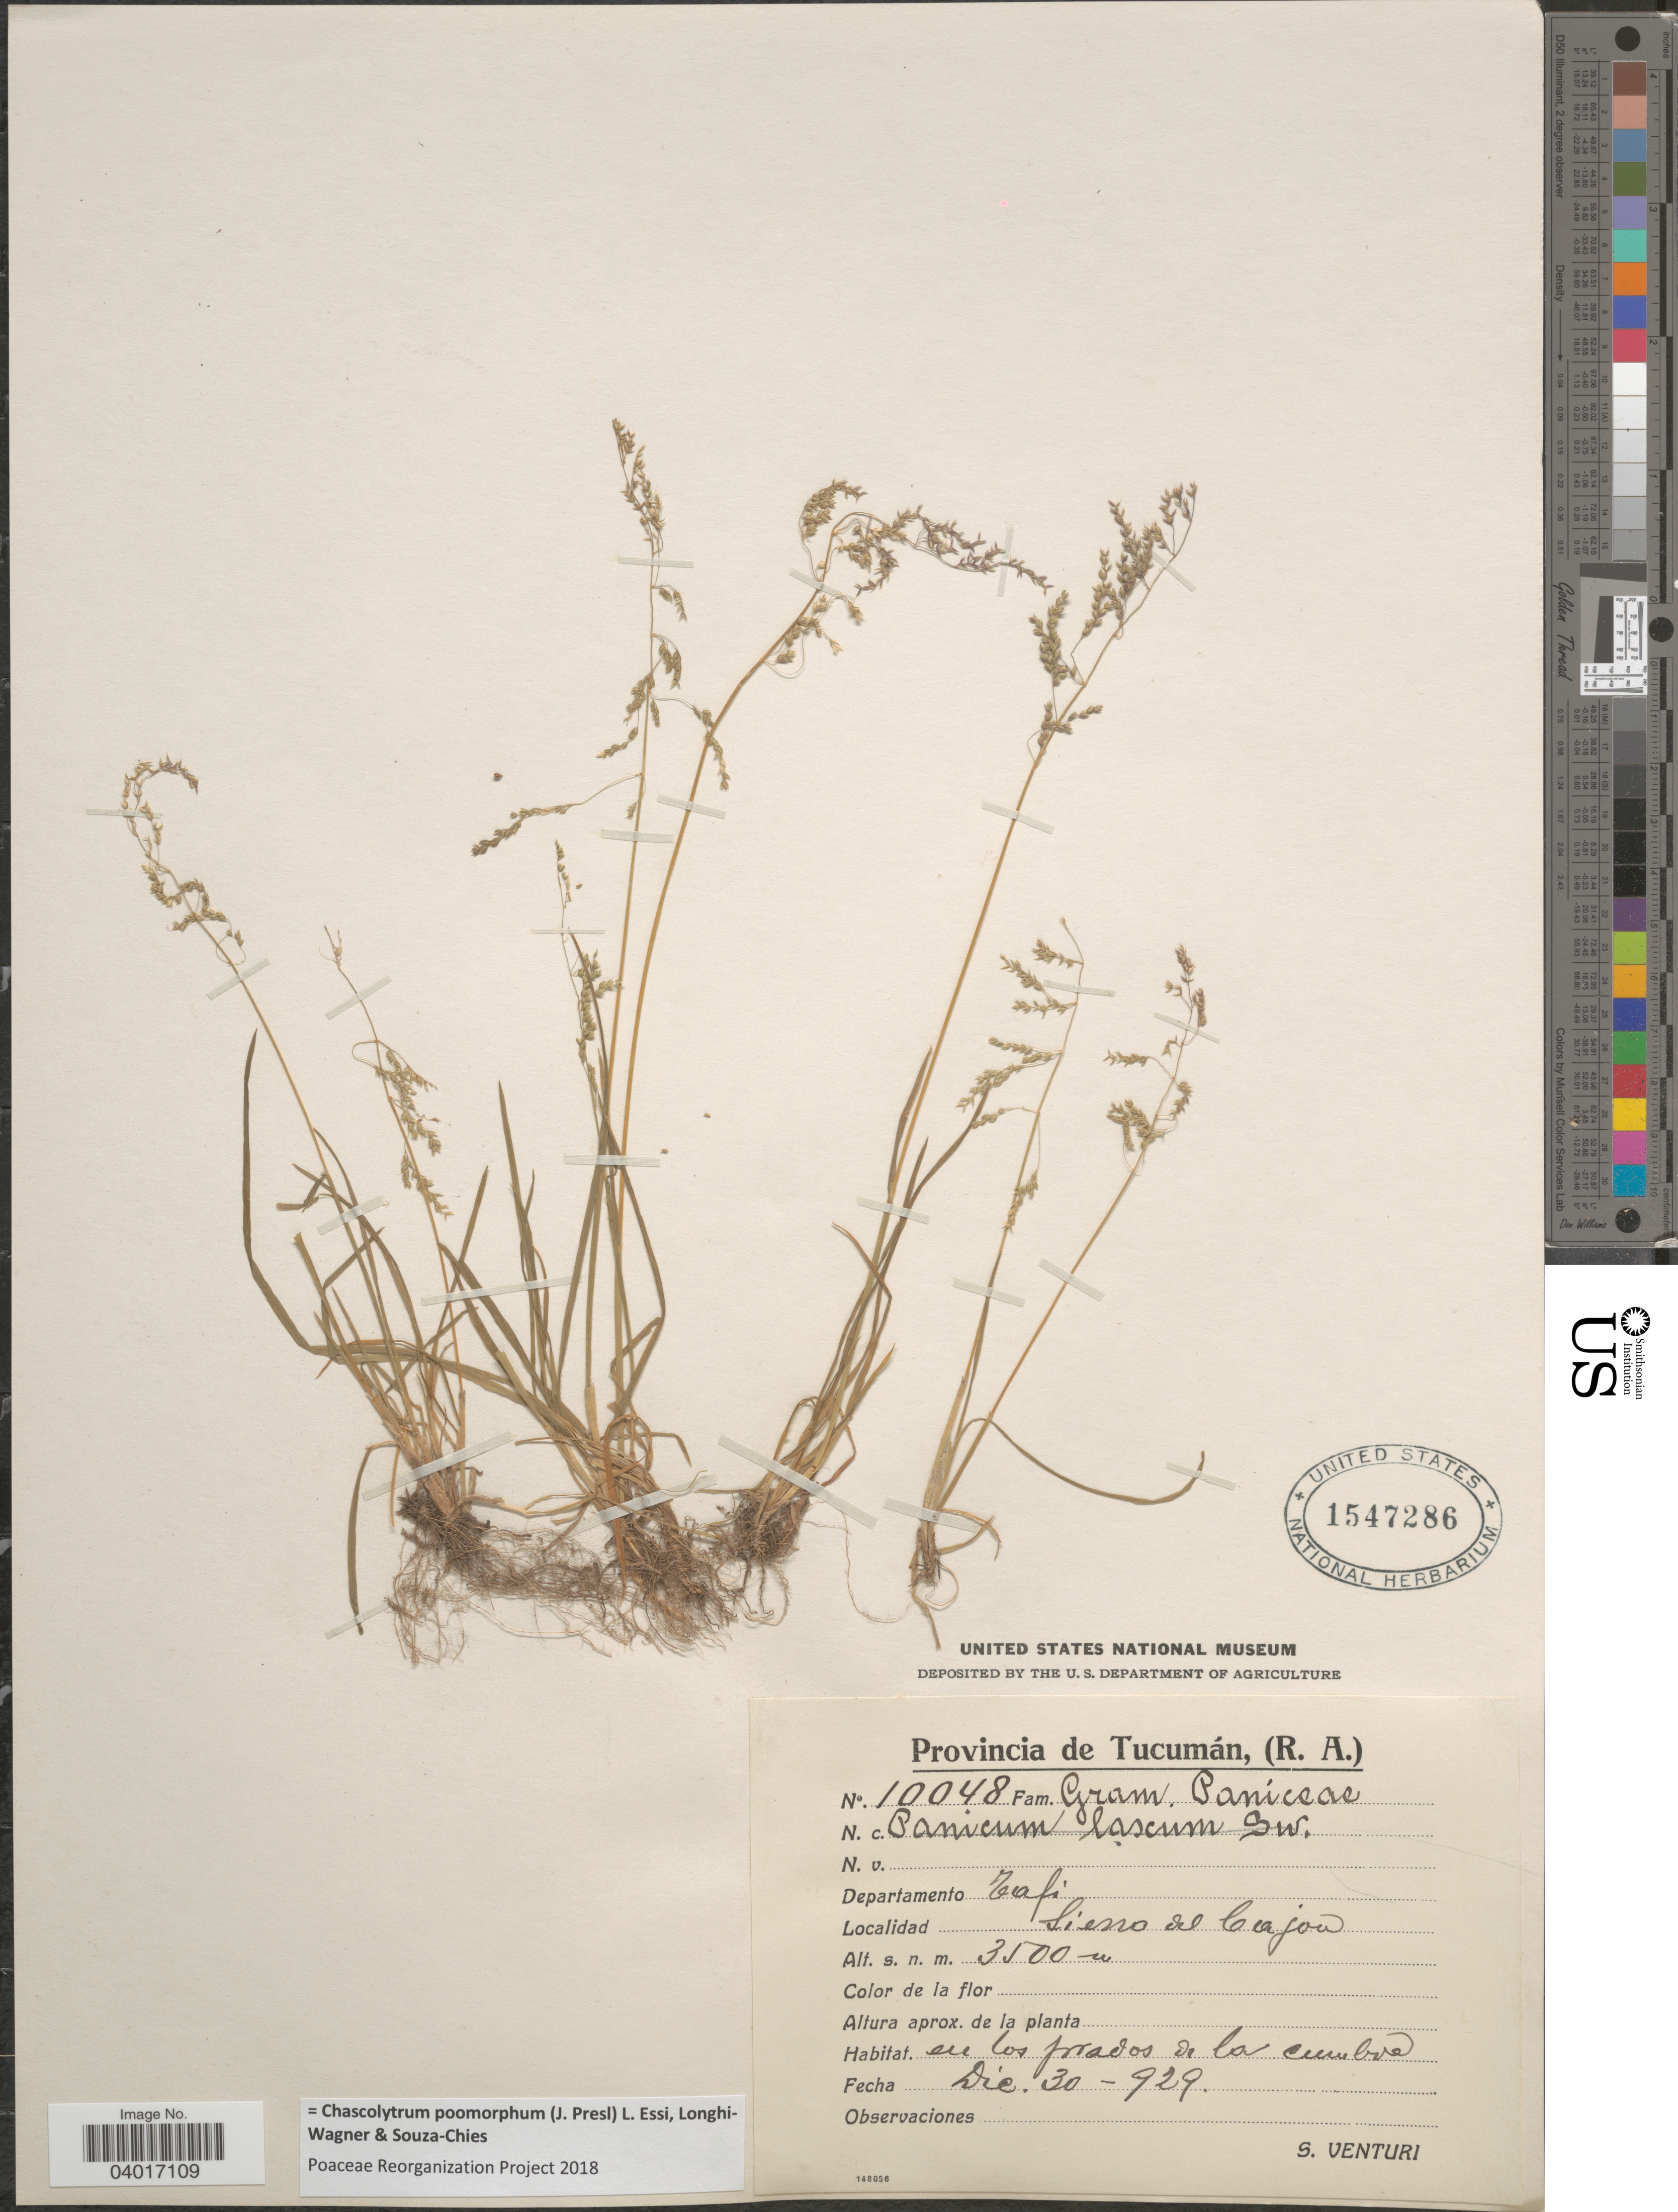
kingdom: Plantae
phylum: Tracheophyta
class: Liliopsida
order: Poales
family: Poaceae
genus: Chascolytrum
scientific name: Chascolytrum poomorphum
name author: (J. Presl) L. Essi et al.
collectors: S. Venturi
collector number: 10048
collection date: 1929-12-30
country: Argentina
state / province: Tucuman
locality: Departamento Tafi. Sierra del Cajon.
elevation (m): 3500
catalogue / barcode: US 1547286